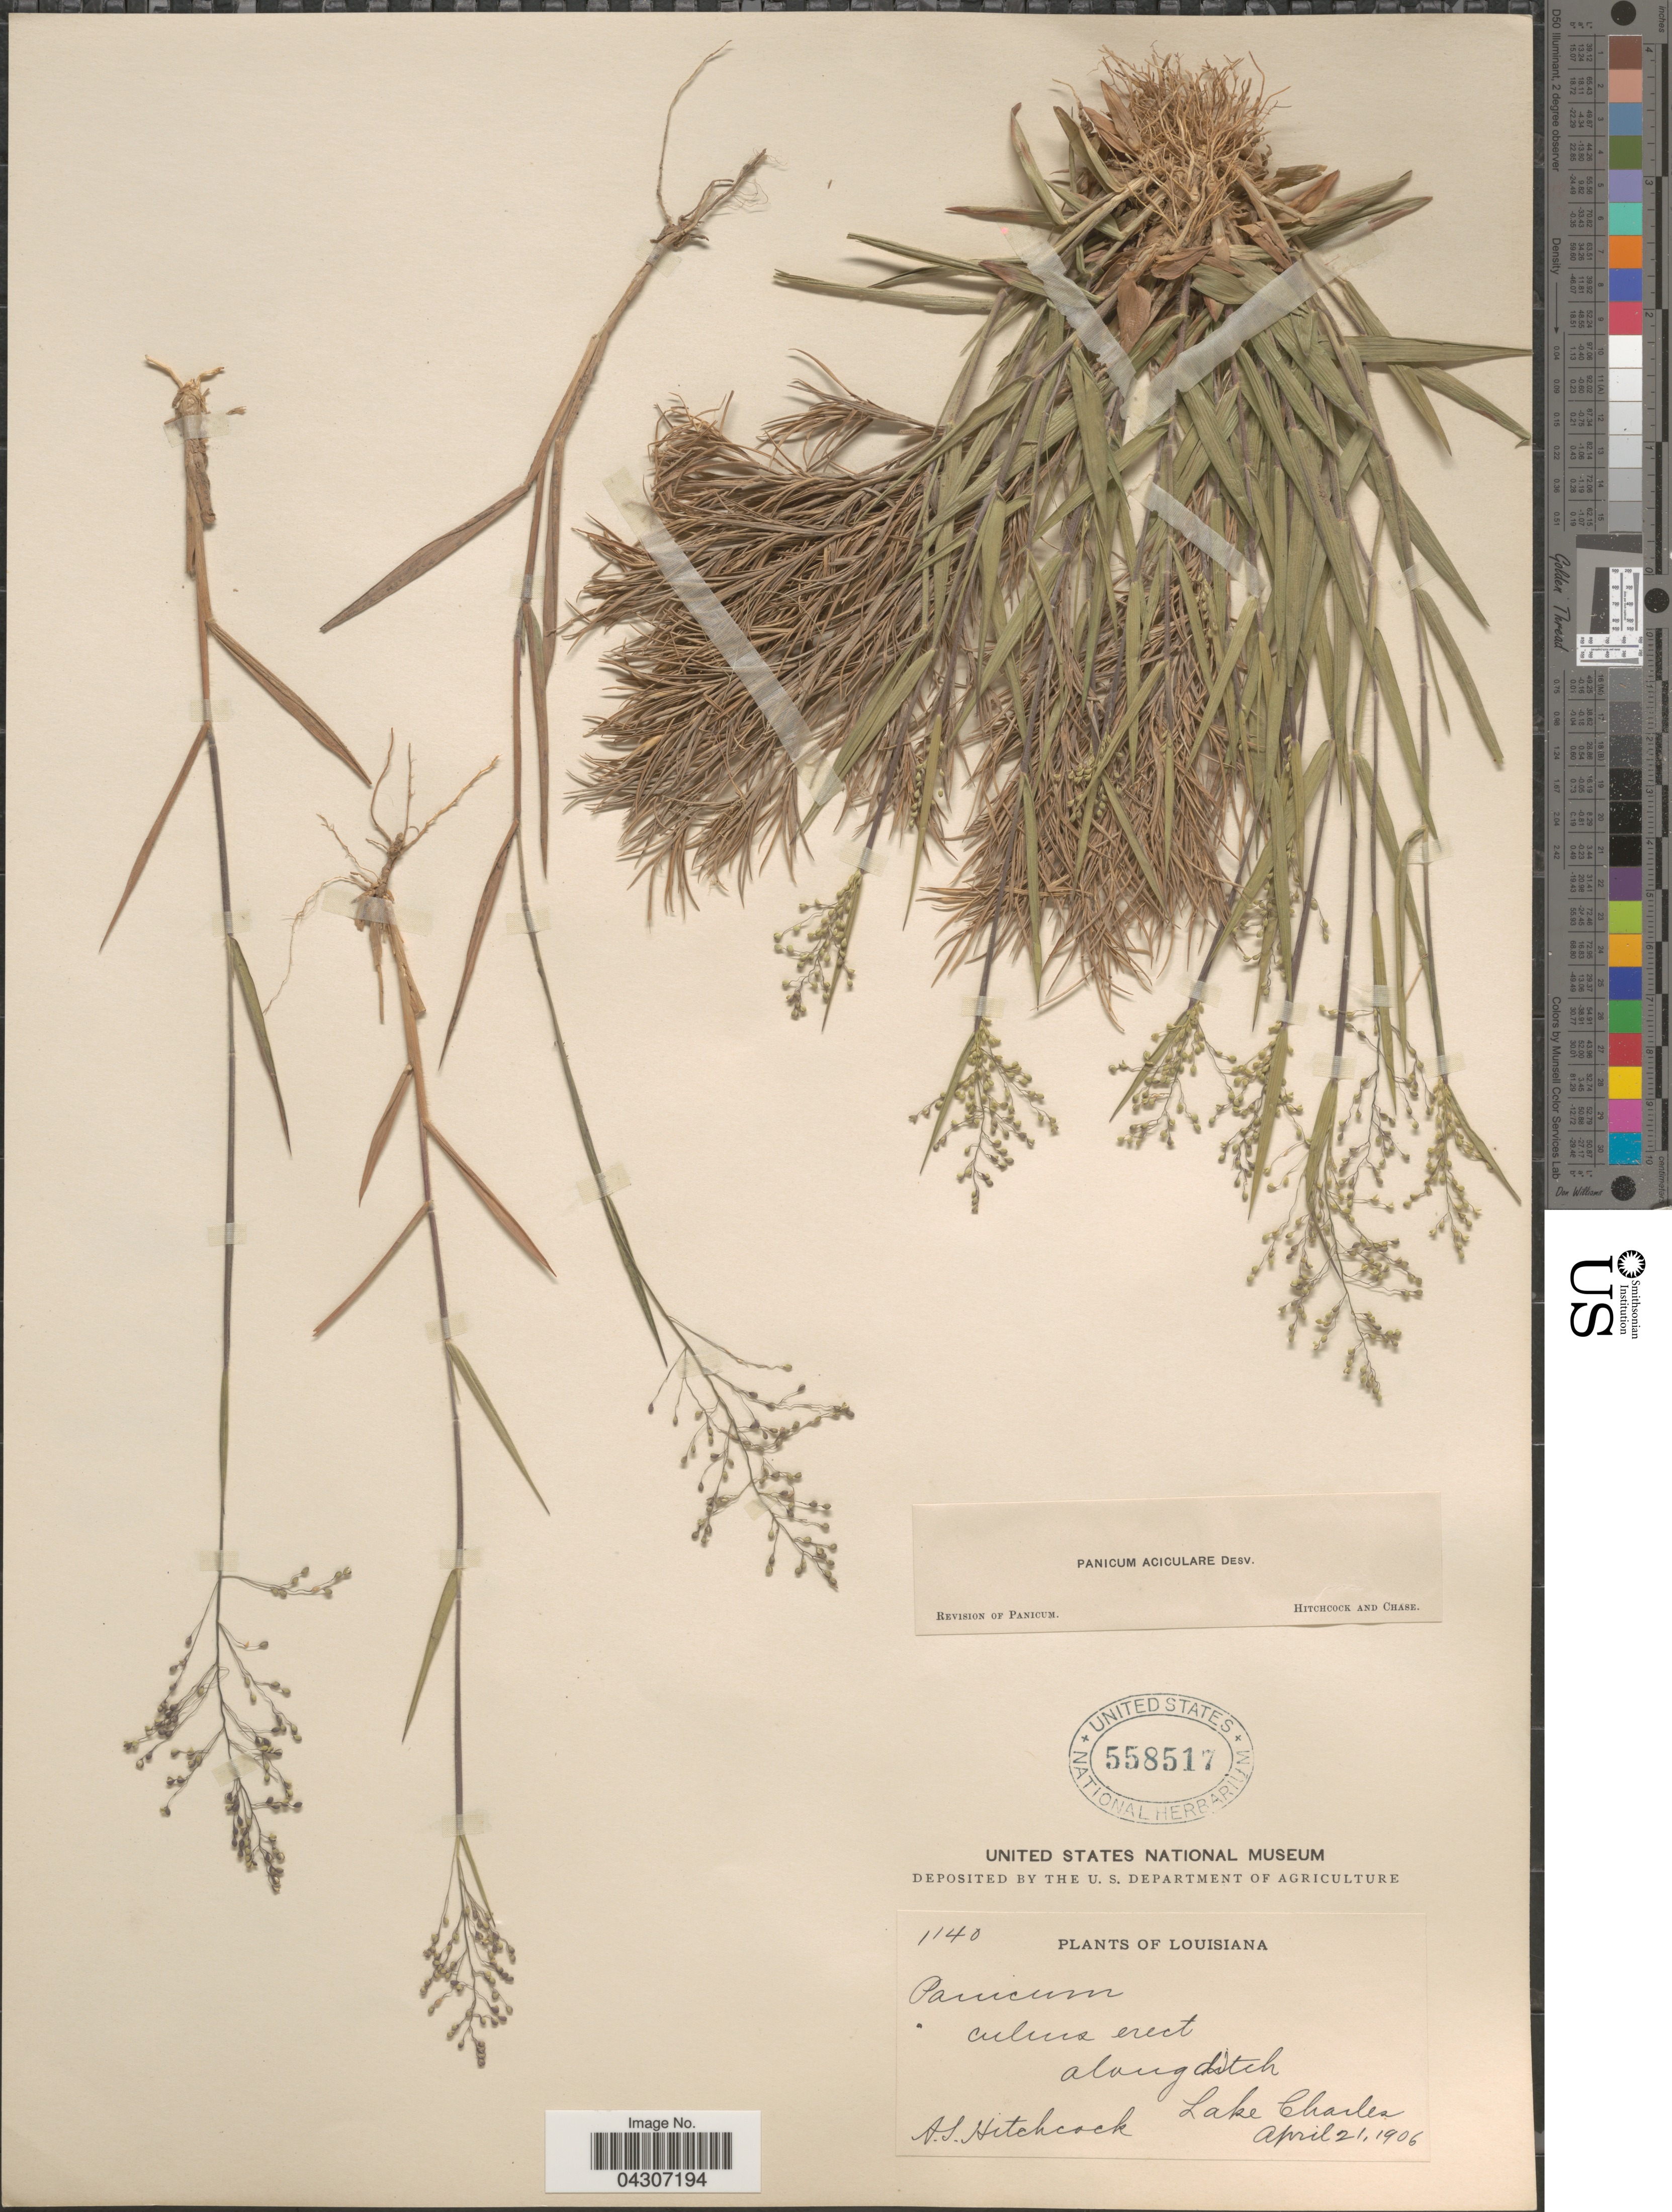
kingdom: Plantae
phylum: Tracheophyta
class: Liliopsida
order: Poales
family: Poaceae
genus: Dichanthelium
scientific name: Dichanthelium aciculare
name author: (Desv. ex Poir.) Gould & C.A. Clark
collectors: A. S. Hitchcock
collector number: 1140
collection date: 1906-04-21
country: United States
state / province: Louisiana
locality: Along ditch. Lake Charles.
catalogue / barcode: US 558517